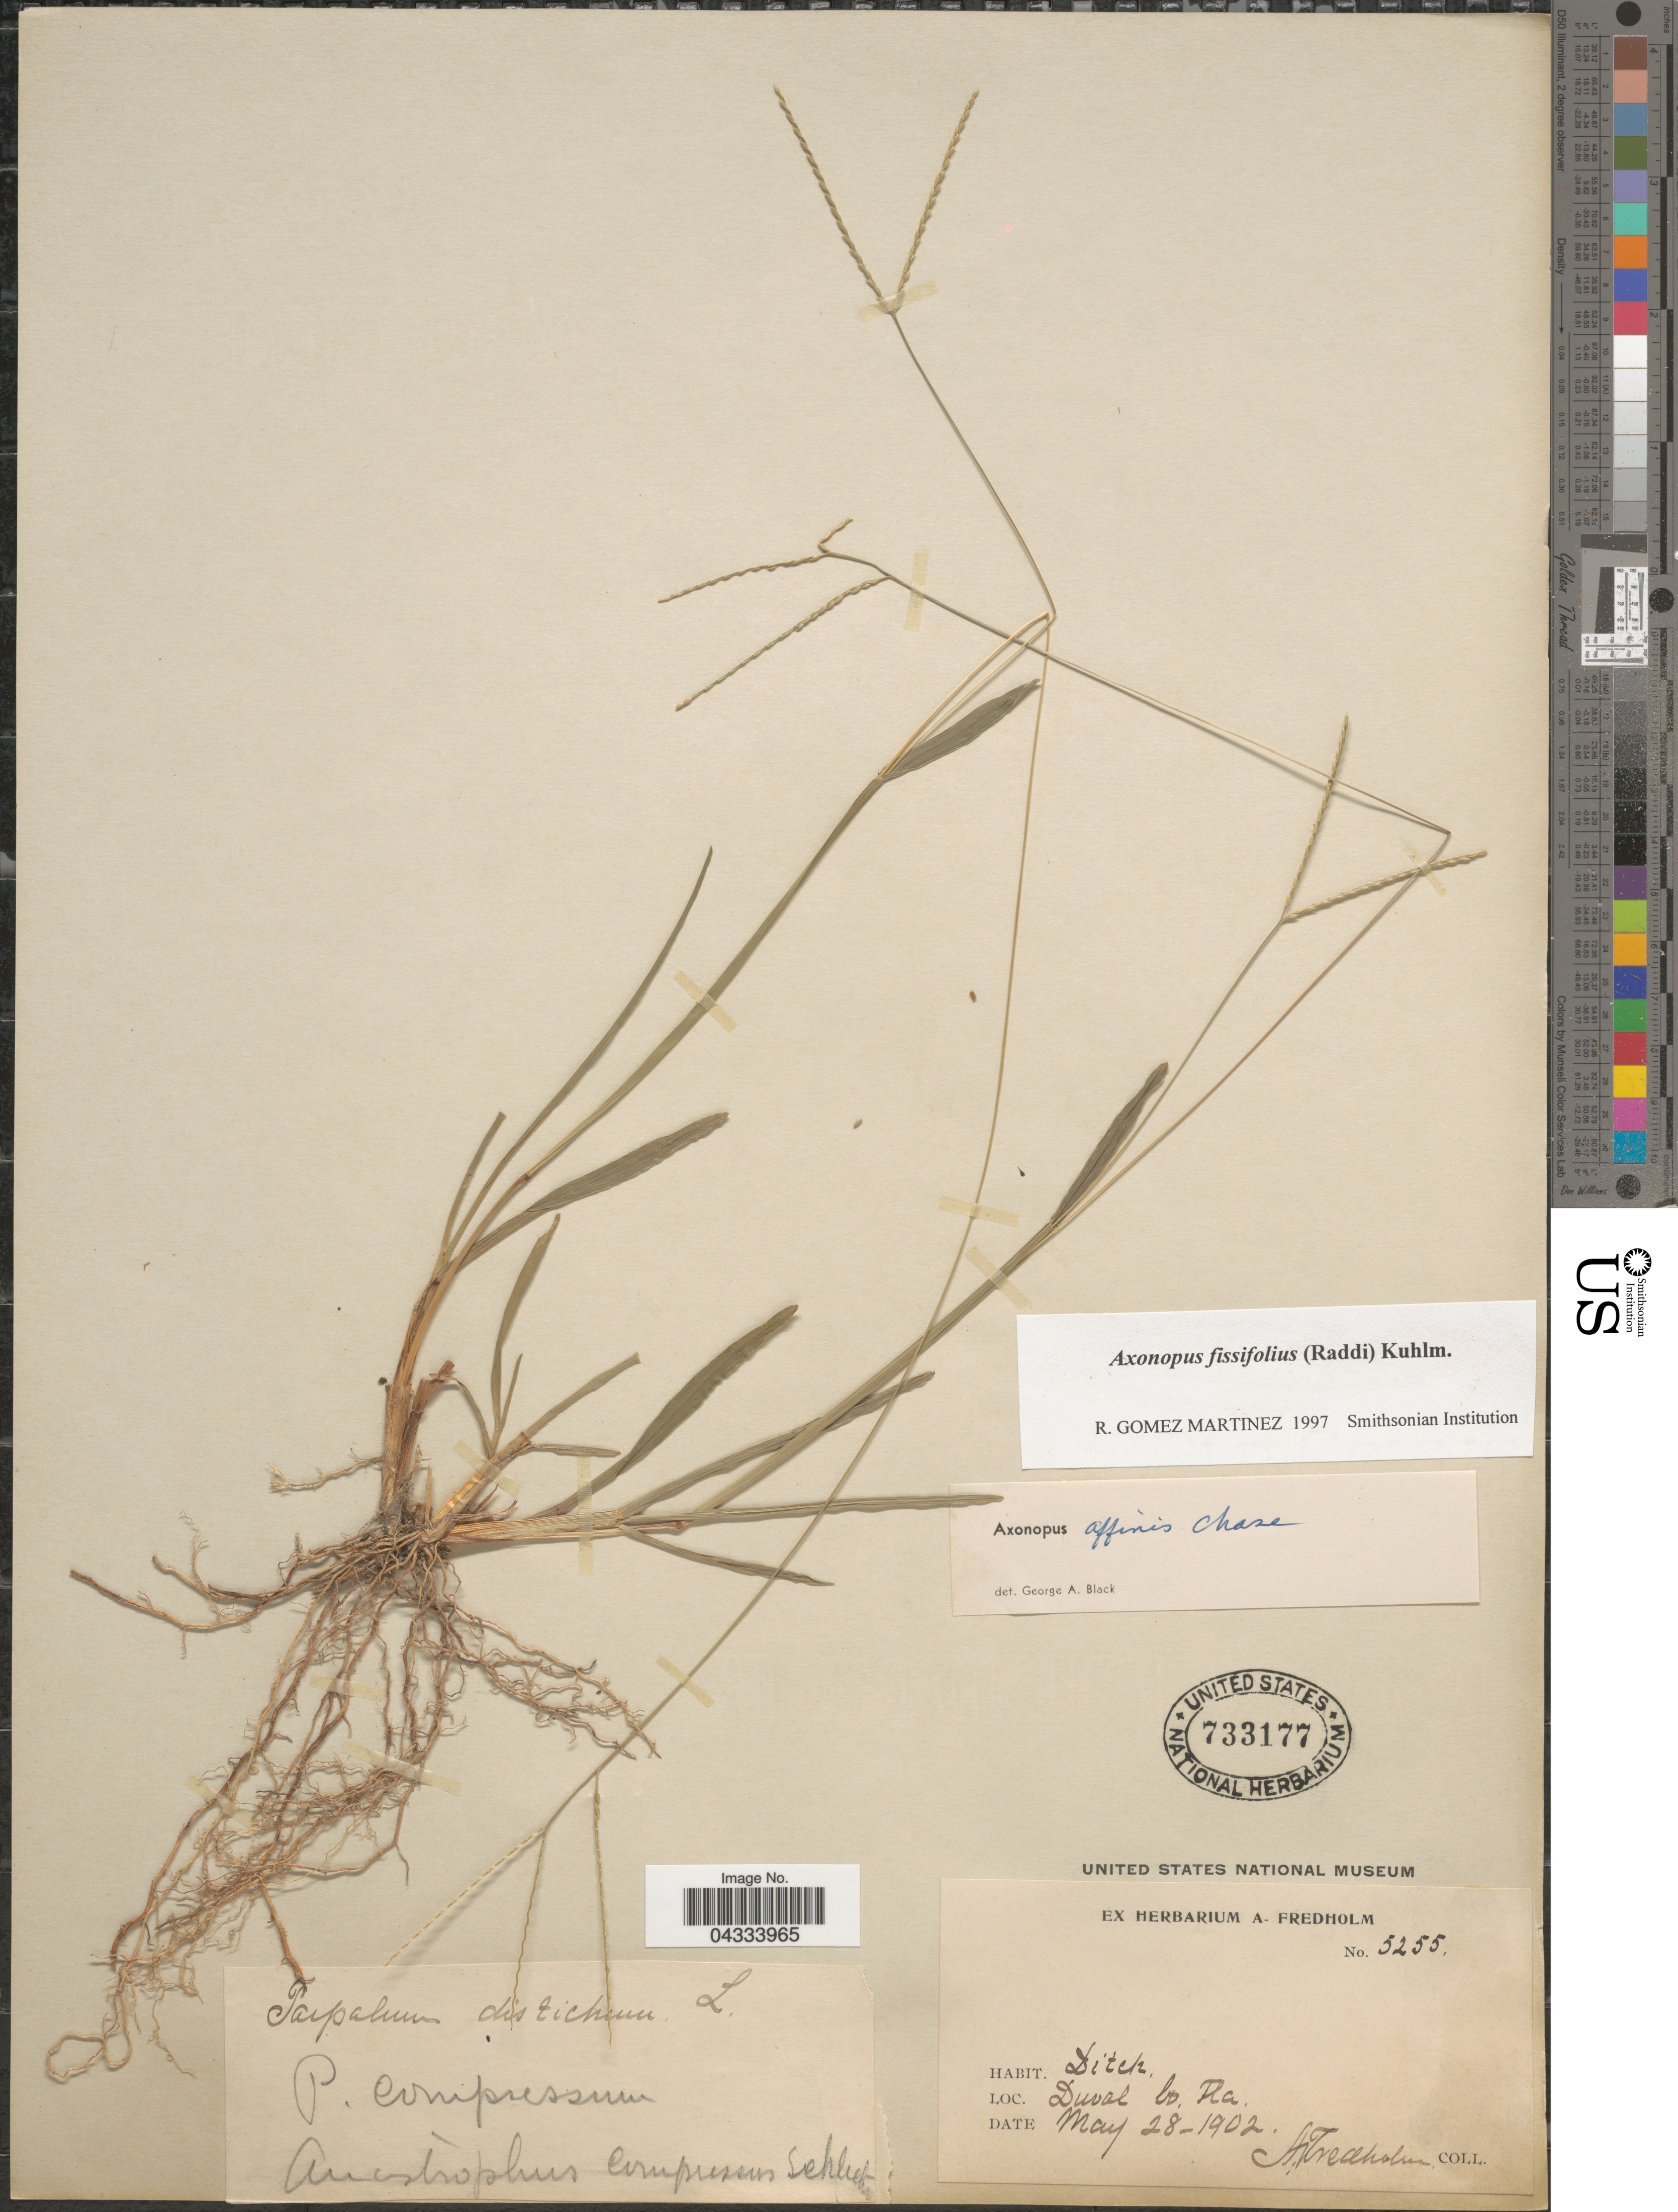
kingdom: Plantae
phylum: Tracheophyta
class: Liliopsida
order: Poales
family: Poaceae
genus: Axonopus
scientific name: Axonopus fissifolius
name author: (Raddi) Kuhlm.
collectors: A. Fredholm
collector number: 5255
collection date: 1902-05-28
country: United States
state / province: Florida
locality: Duval Co.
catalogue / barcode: US 733177